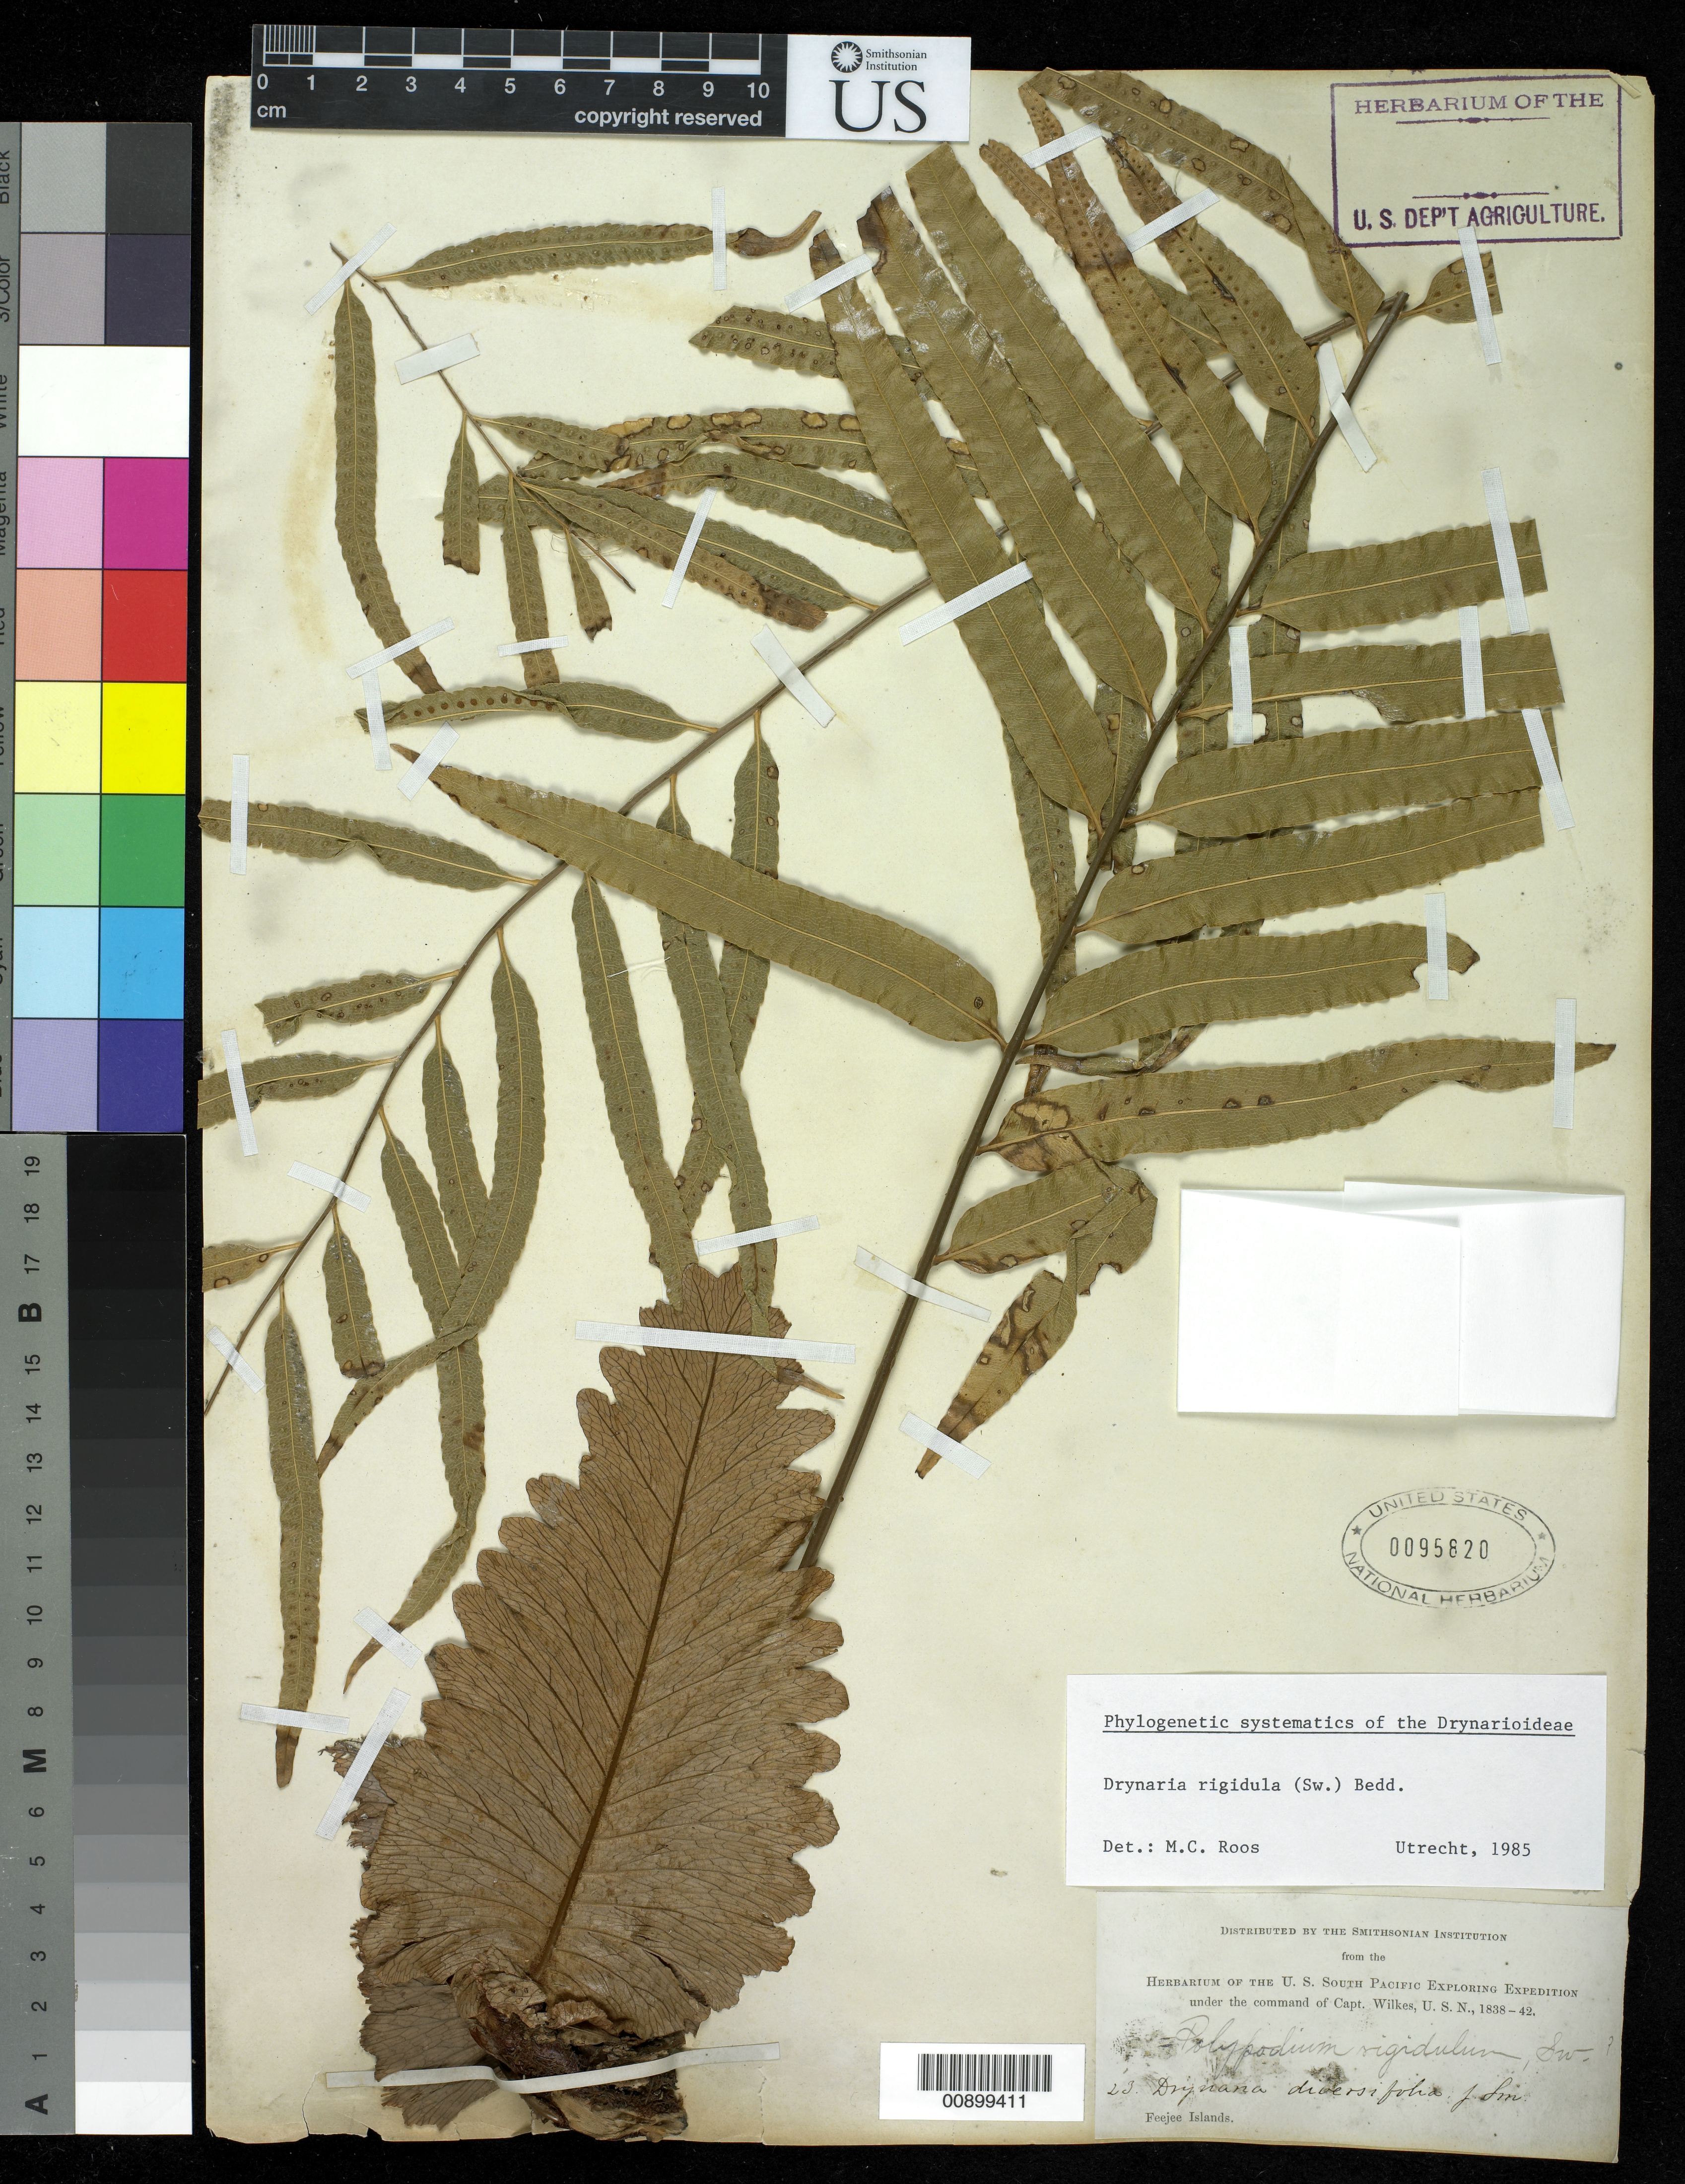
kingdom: Plantae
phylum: Tracheophyta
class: Polypodiopsida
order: Polypodiales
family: Polypodiaceae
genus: Drynaria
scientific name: Drynaria rigidula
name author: (Sw.) Bedd.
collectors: Wilkes Explor. Exped.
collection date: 1838/1842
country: Fiji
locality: Feejee Islands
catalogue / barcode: US 95820